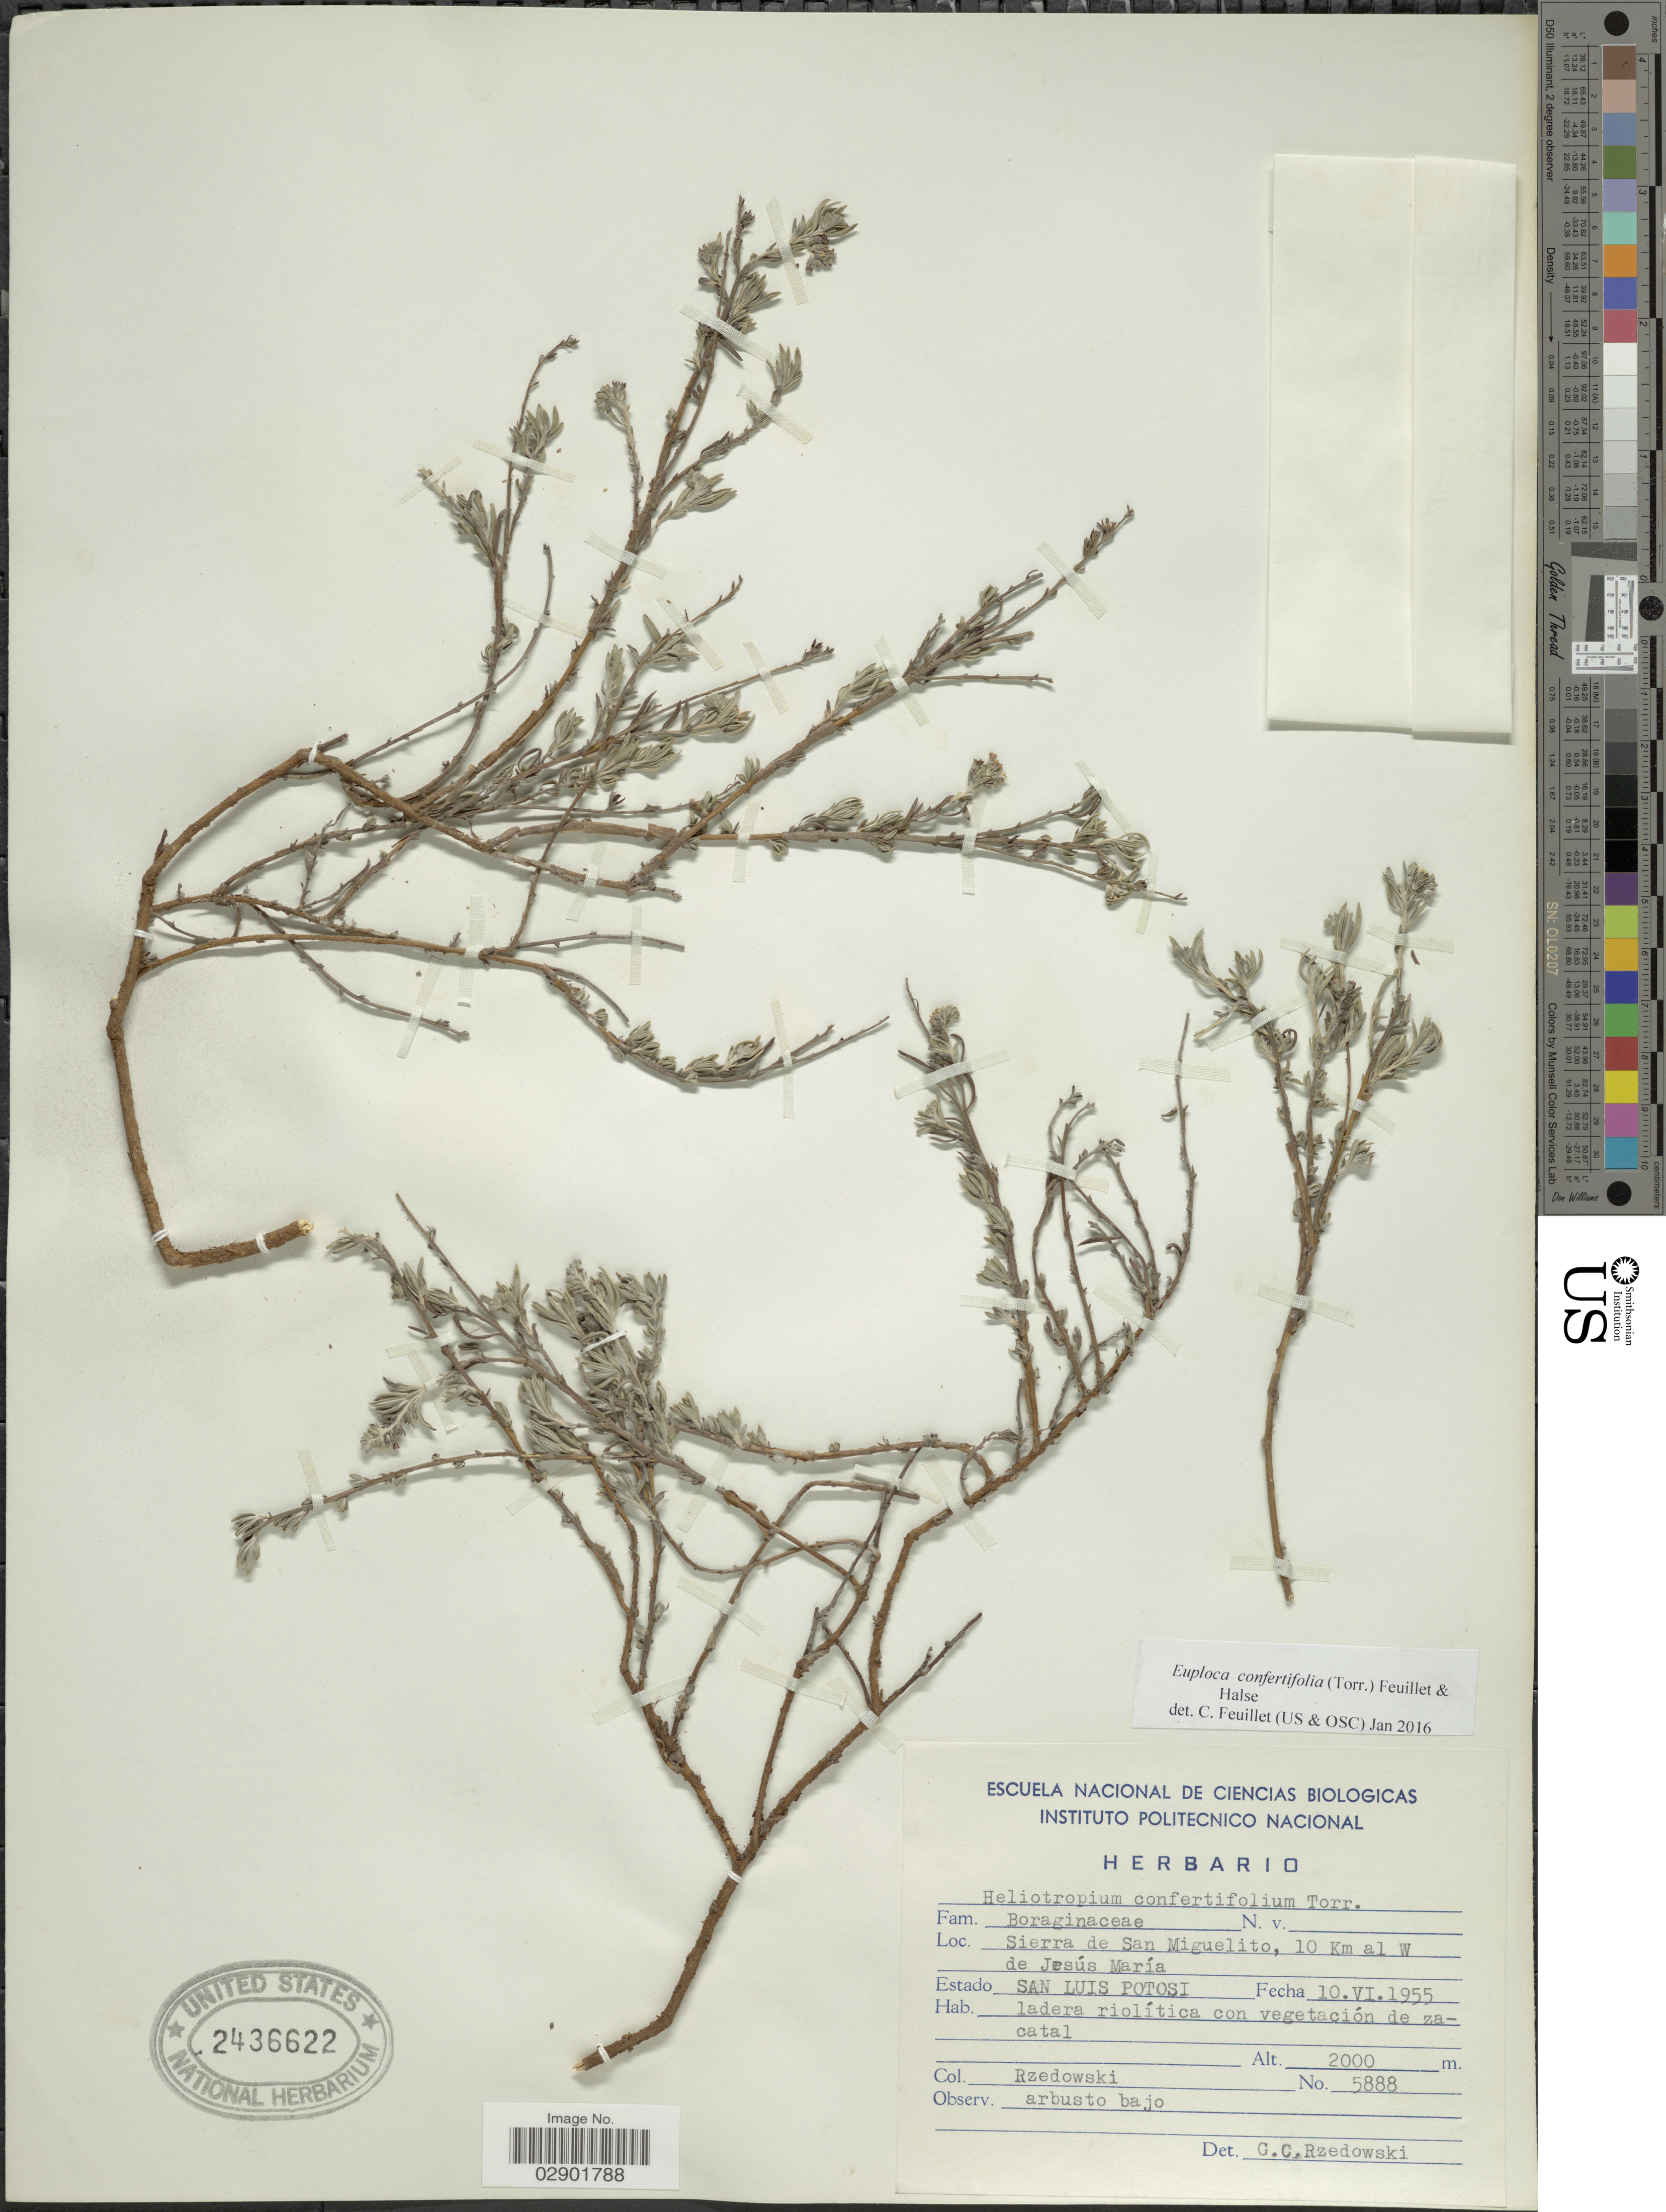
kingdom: Plantae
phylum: Tracheophyta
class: Magnoliopsida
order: Boraginales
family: Heliotropiaceae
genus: Euploca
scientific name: Euploca confertifolium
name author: (Torr.) Feuillet & Halse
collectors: Rzedowski, --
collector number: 5888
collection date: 1955-06-10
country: Mexico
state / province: San Luis Potosí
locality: Sierra de San Miguelito, 10 Km al W de Jesús María.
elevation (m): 2000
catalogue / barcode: US 2436622